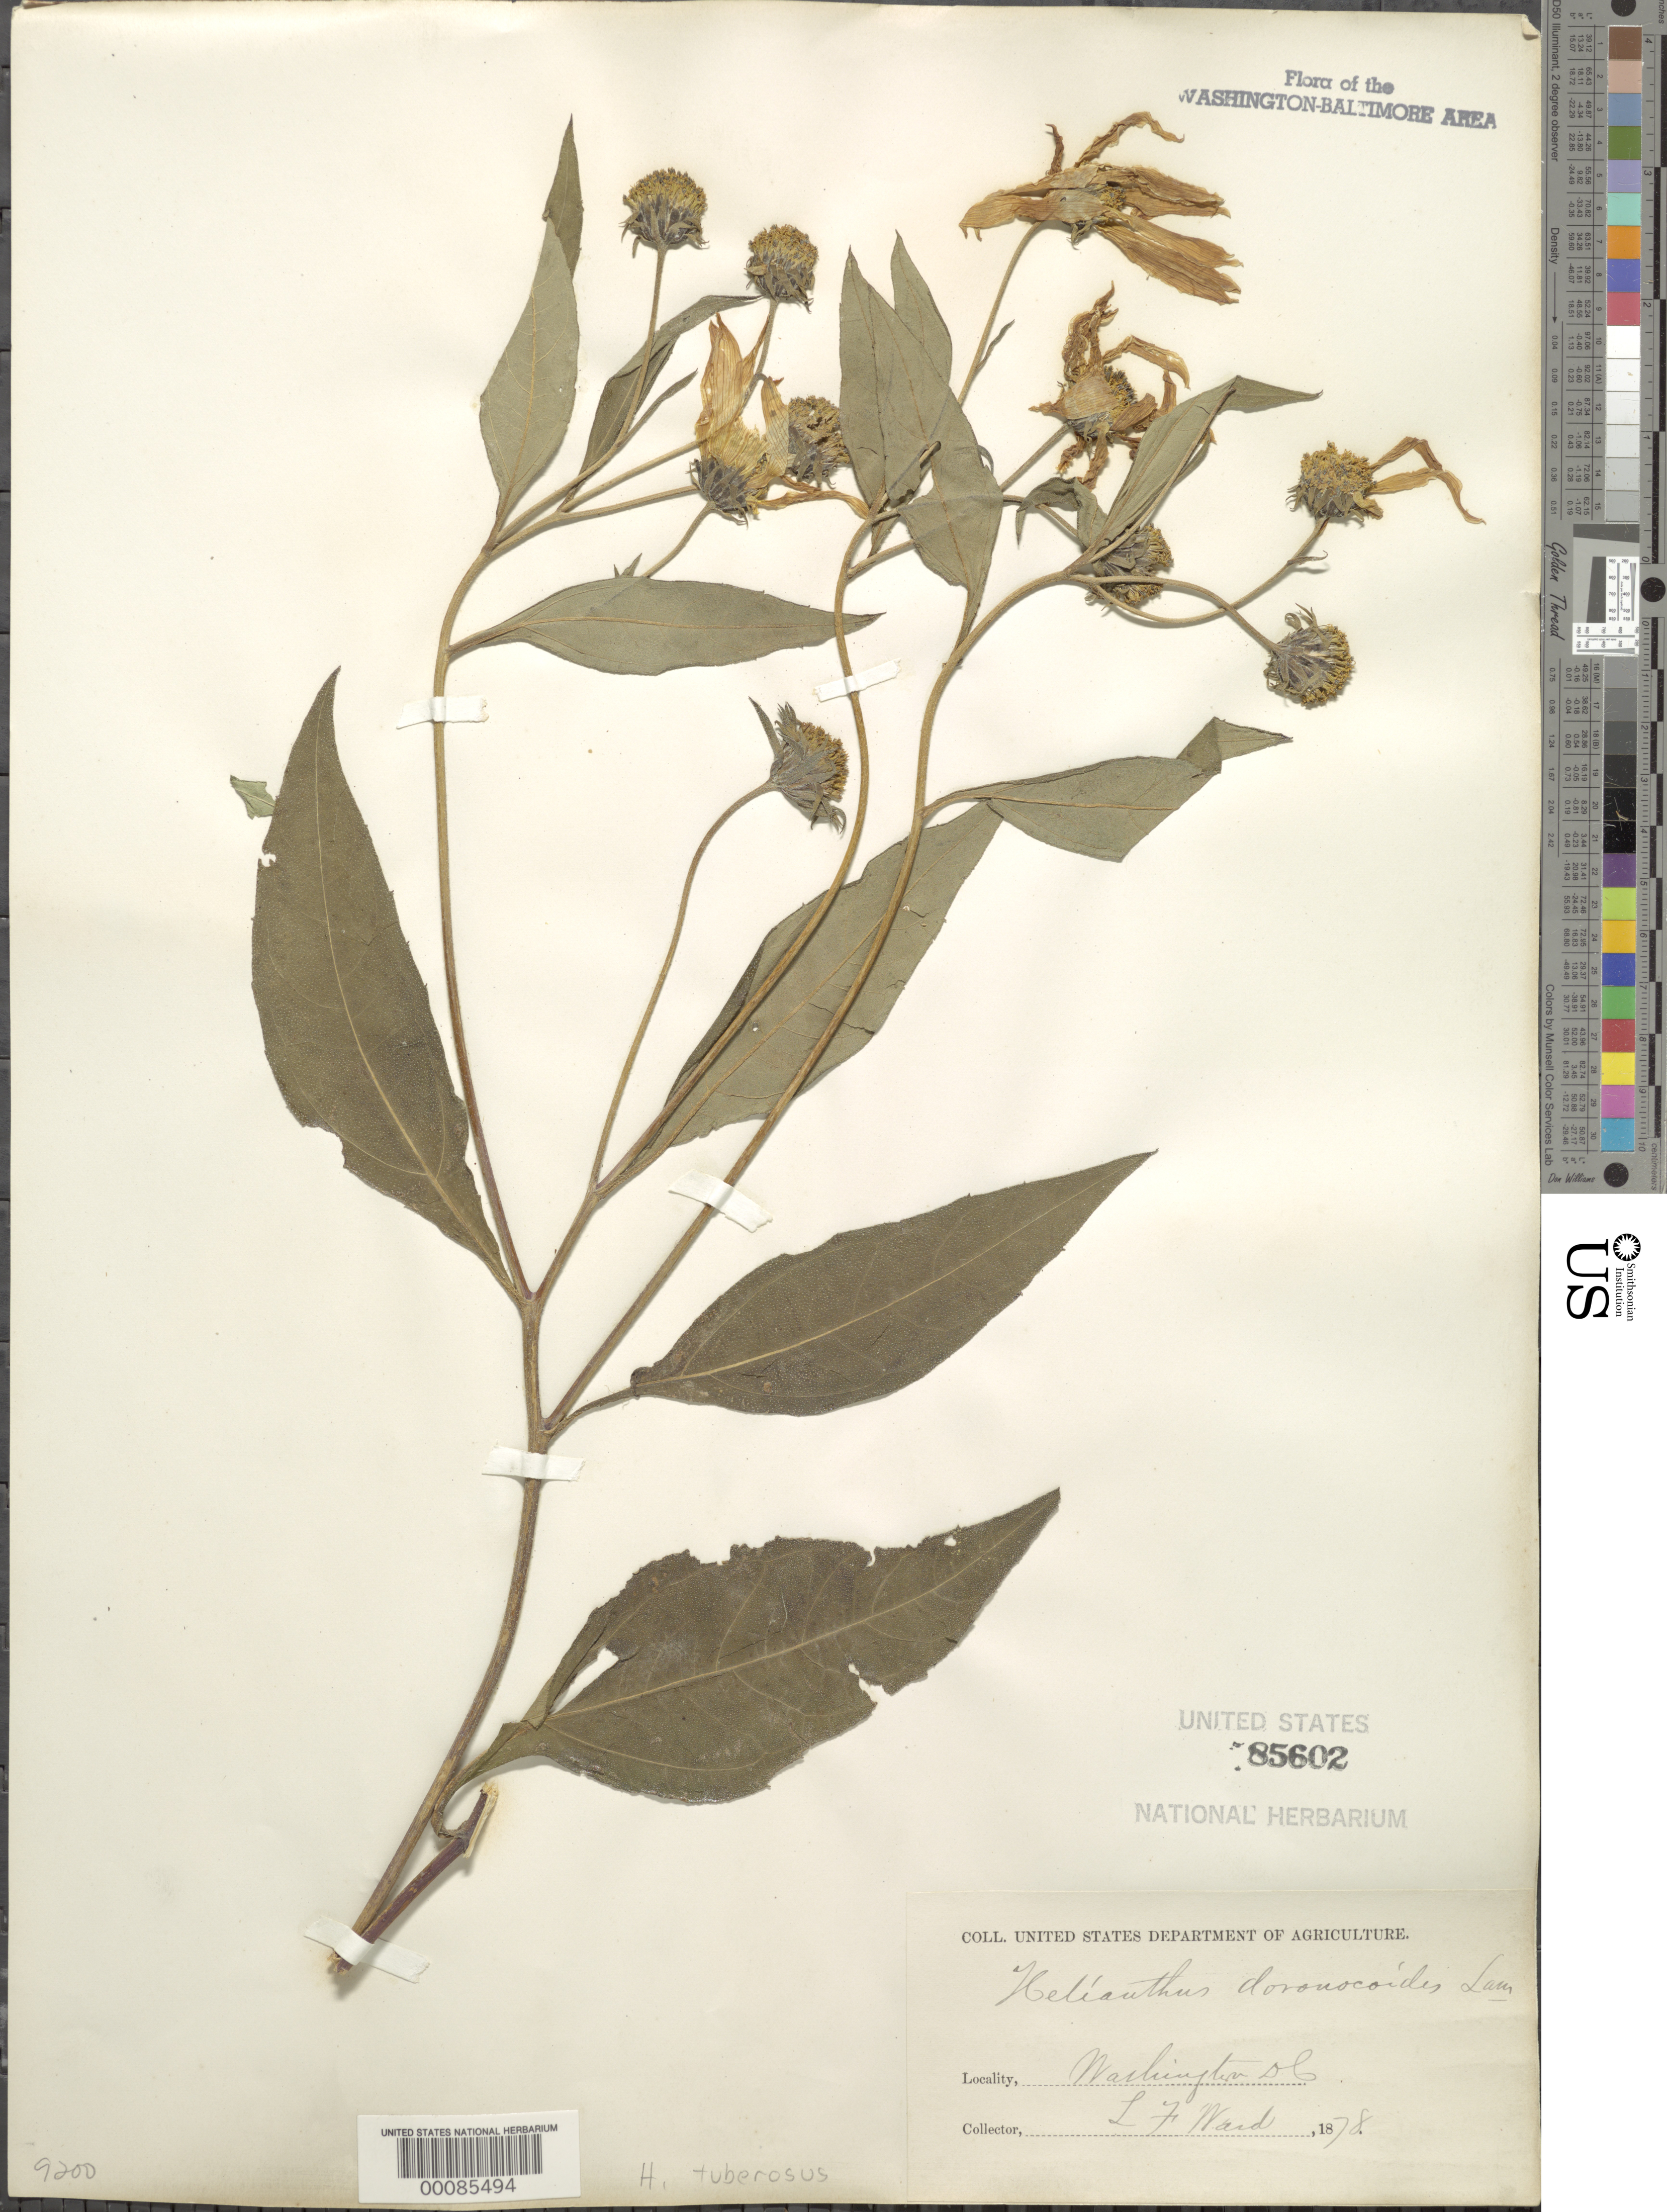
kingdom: Plantae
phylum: Tracheophyta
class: Magnoliopsida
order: Asterales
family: Asteraceae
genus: Helianthus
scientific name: Helianthus tuberosus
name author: L.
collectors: L. F. Ward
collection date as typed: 1878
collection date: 1878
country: United States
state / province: District of Columbia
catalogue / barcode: US 85602